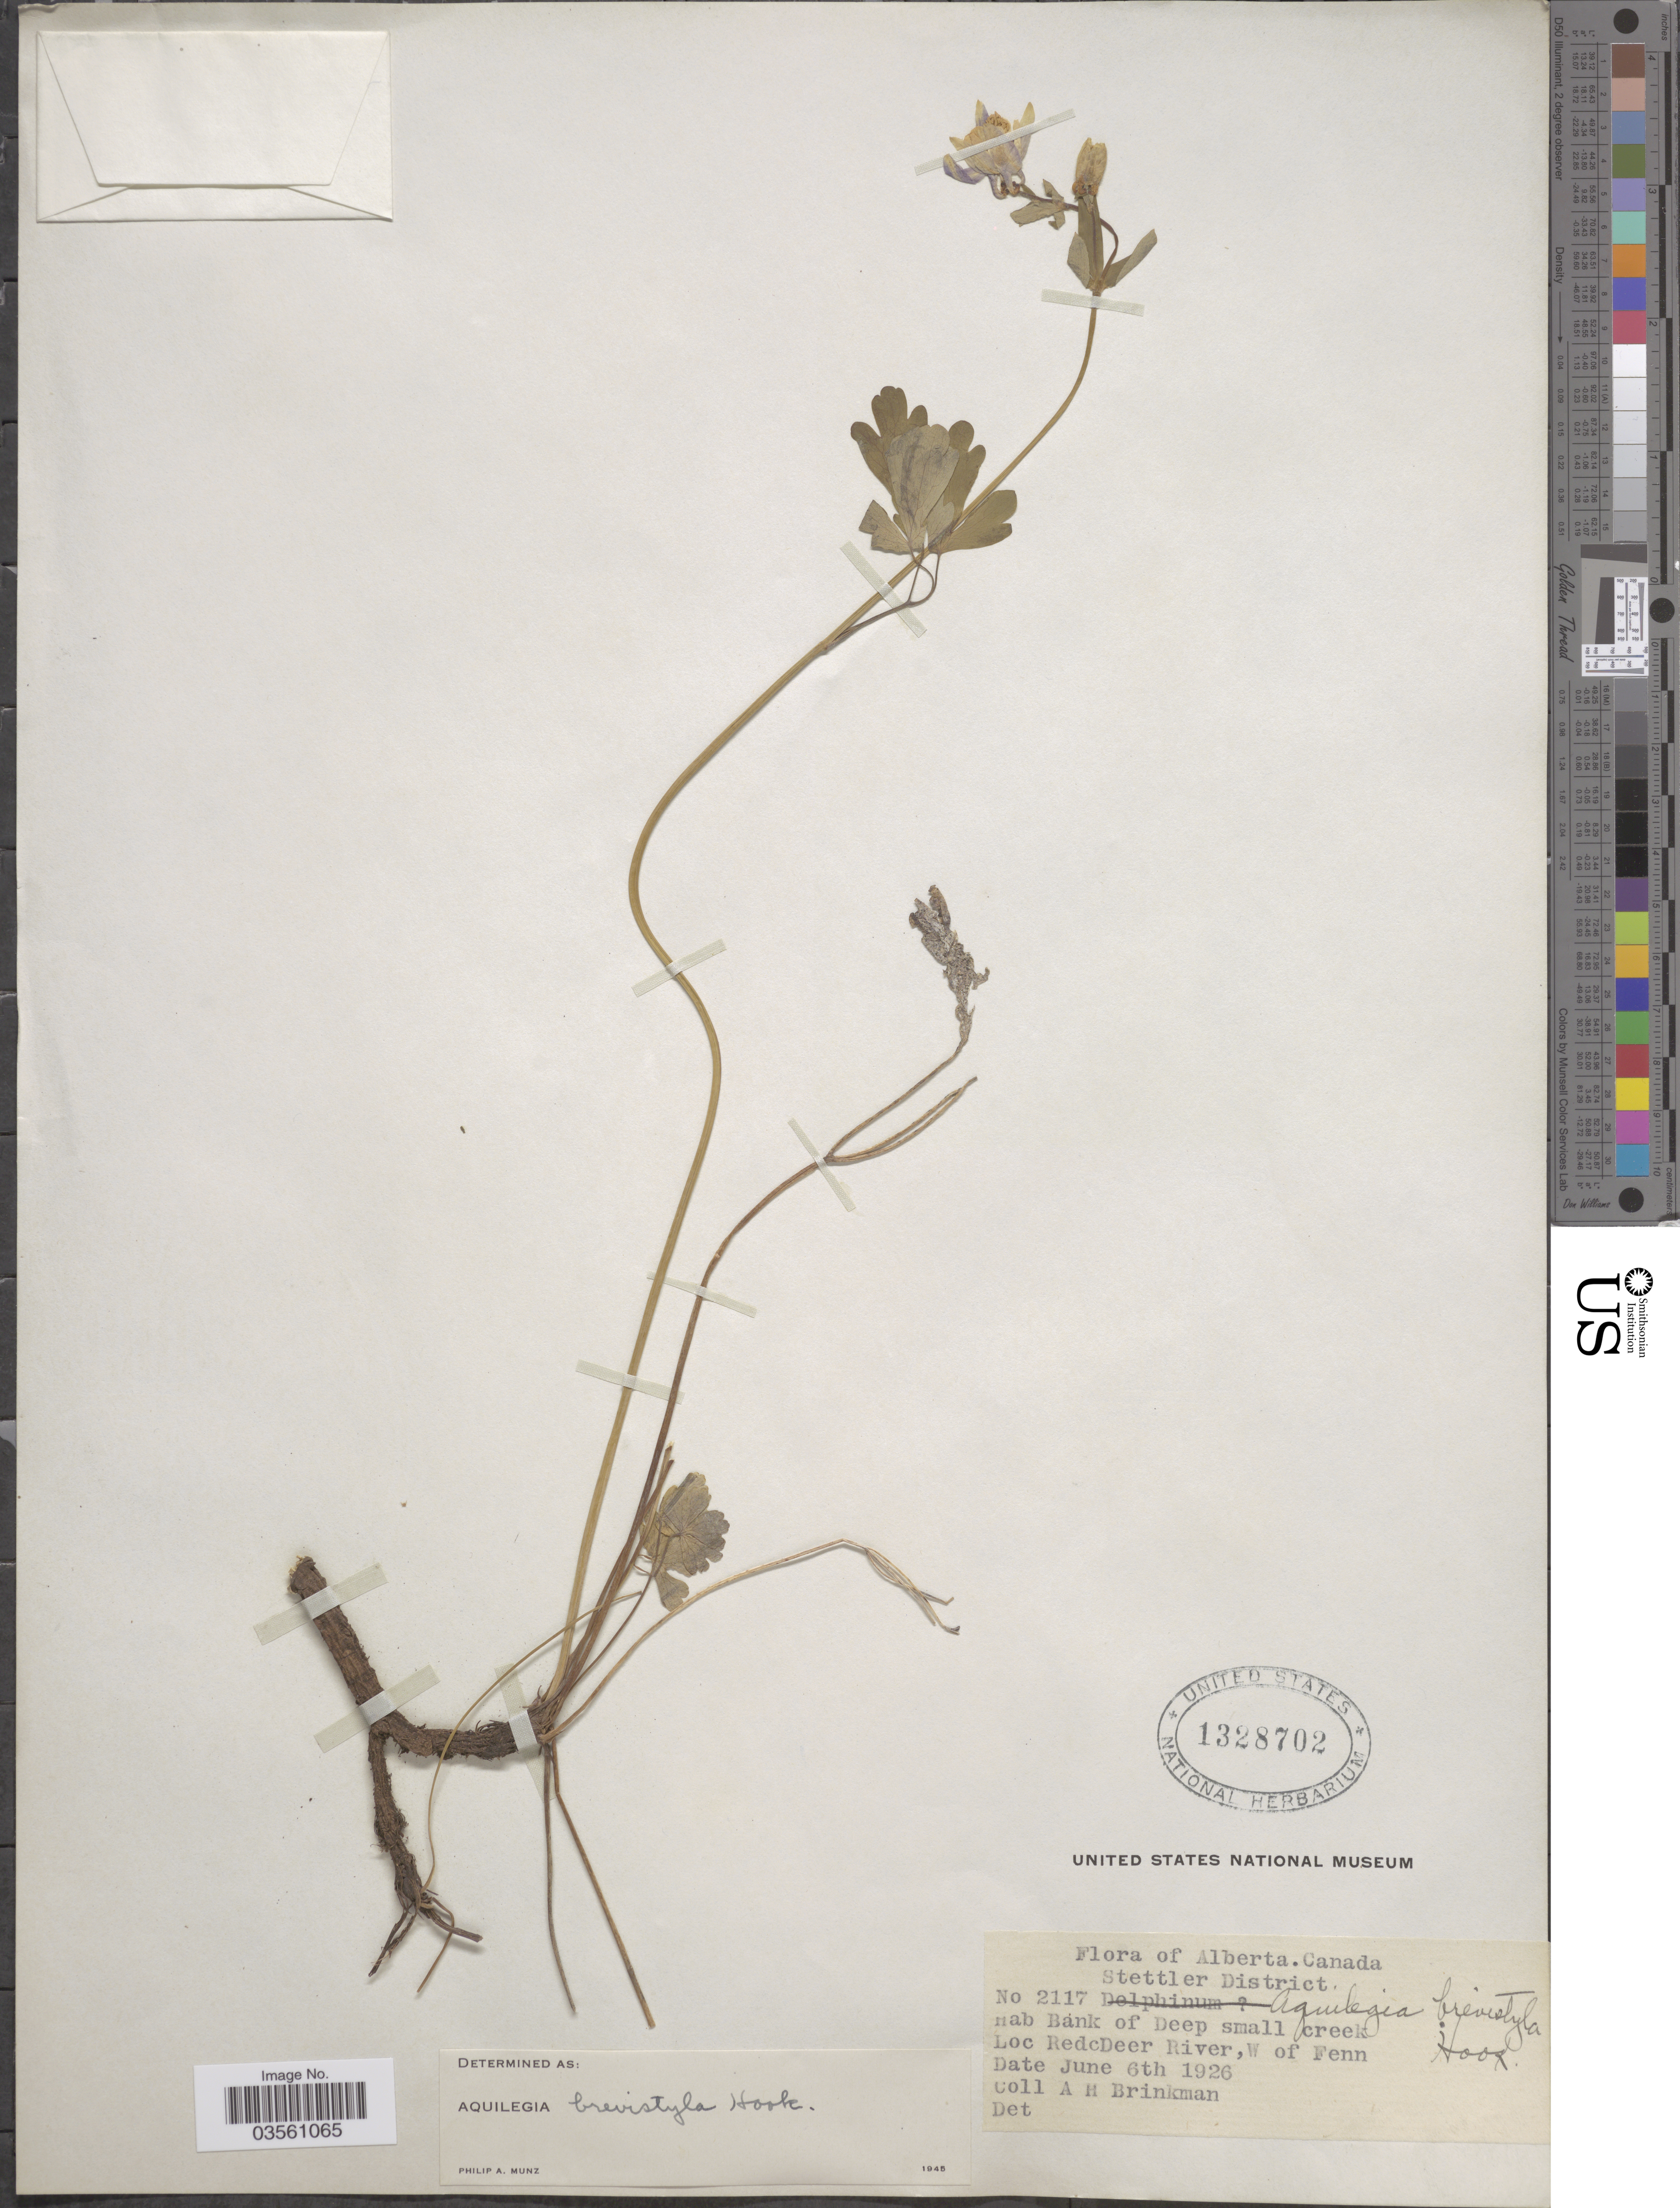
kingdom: Plantae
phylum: Tracheophyta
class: Magnoliopsida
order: Ranunculales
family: Ranunculaceae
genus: Aquilegia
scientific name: Aquilegia brevistyla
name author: Hook.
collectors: A. Brinkman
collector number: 2117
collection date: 1926-06-06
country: Canada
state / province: Alberta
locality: Stettler District. RedcDeer River, W of Fenn.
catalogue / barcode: US 1328702